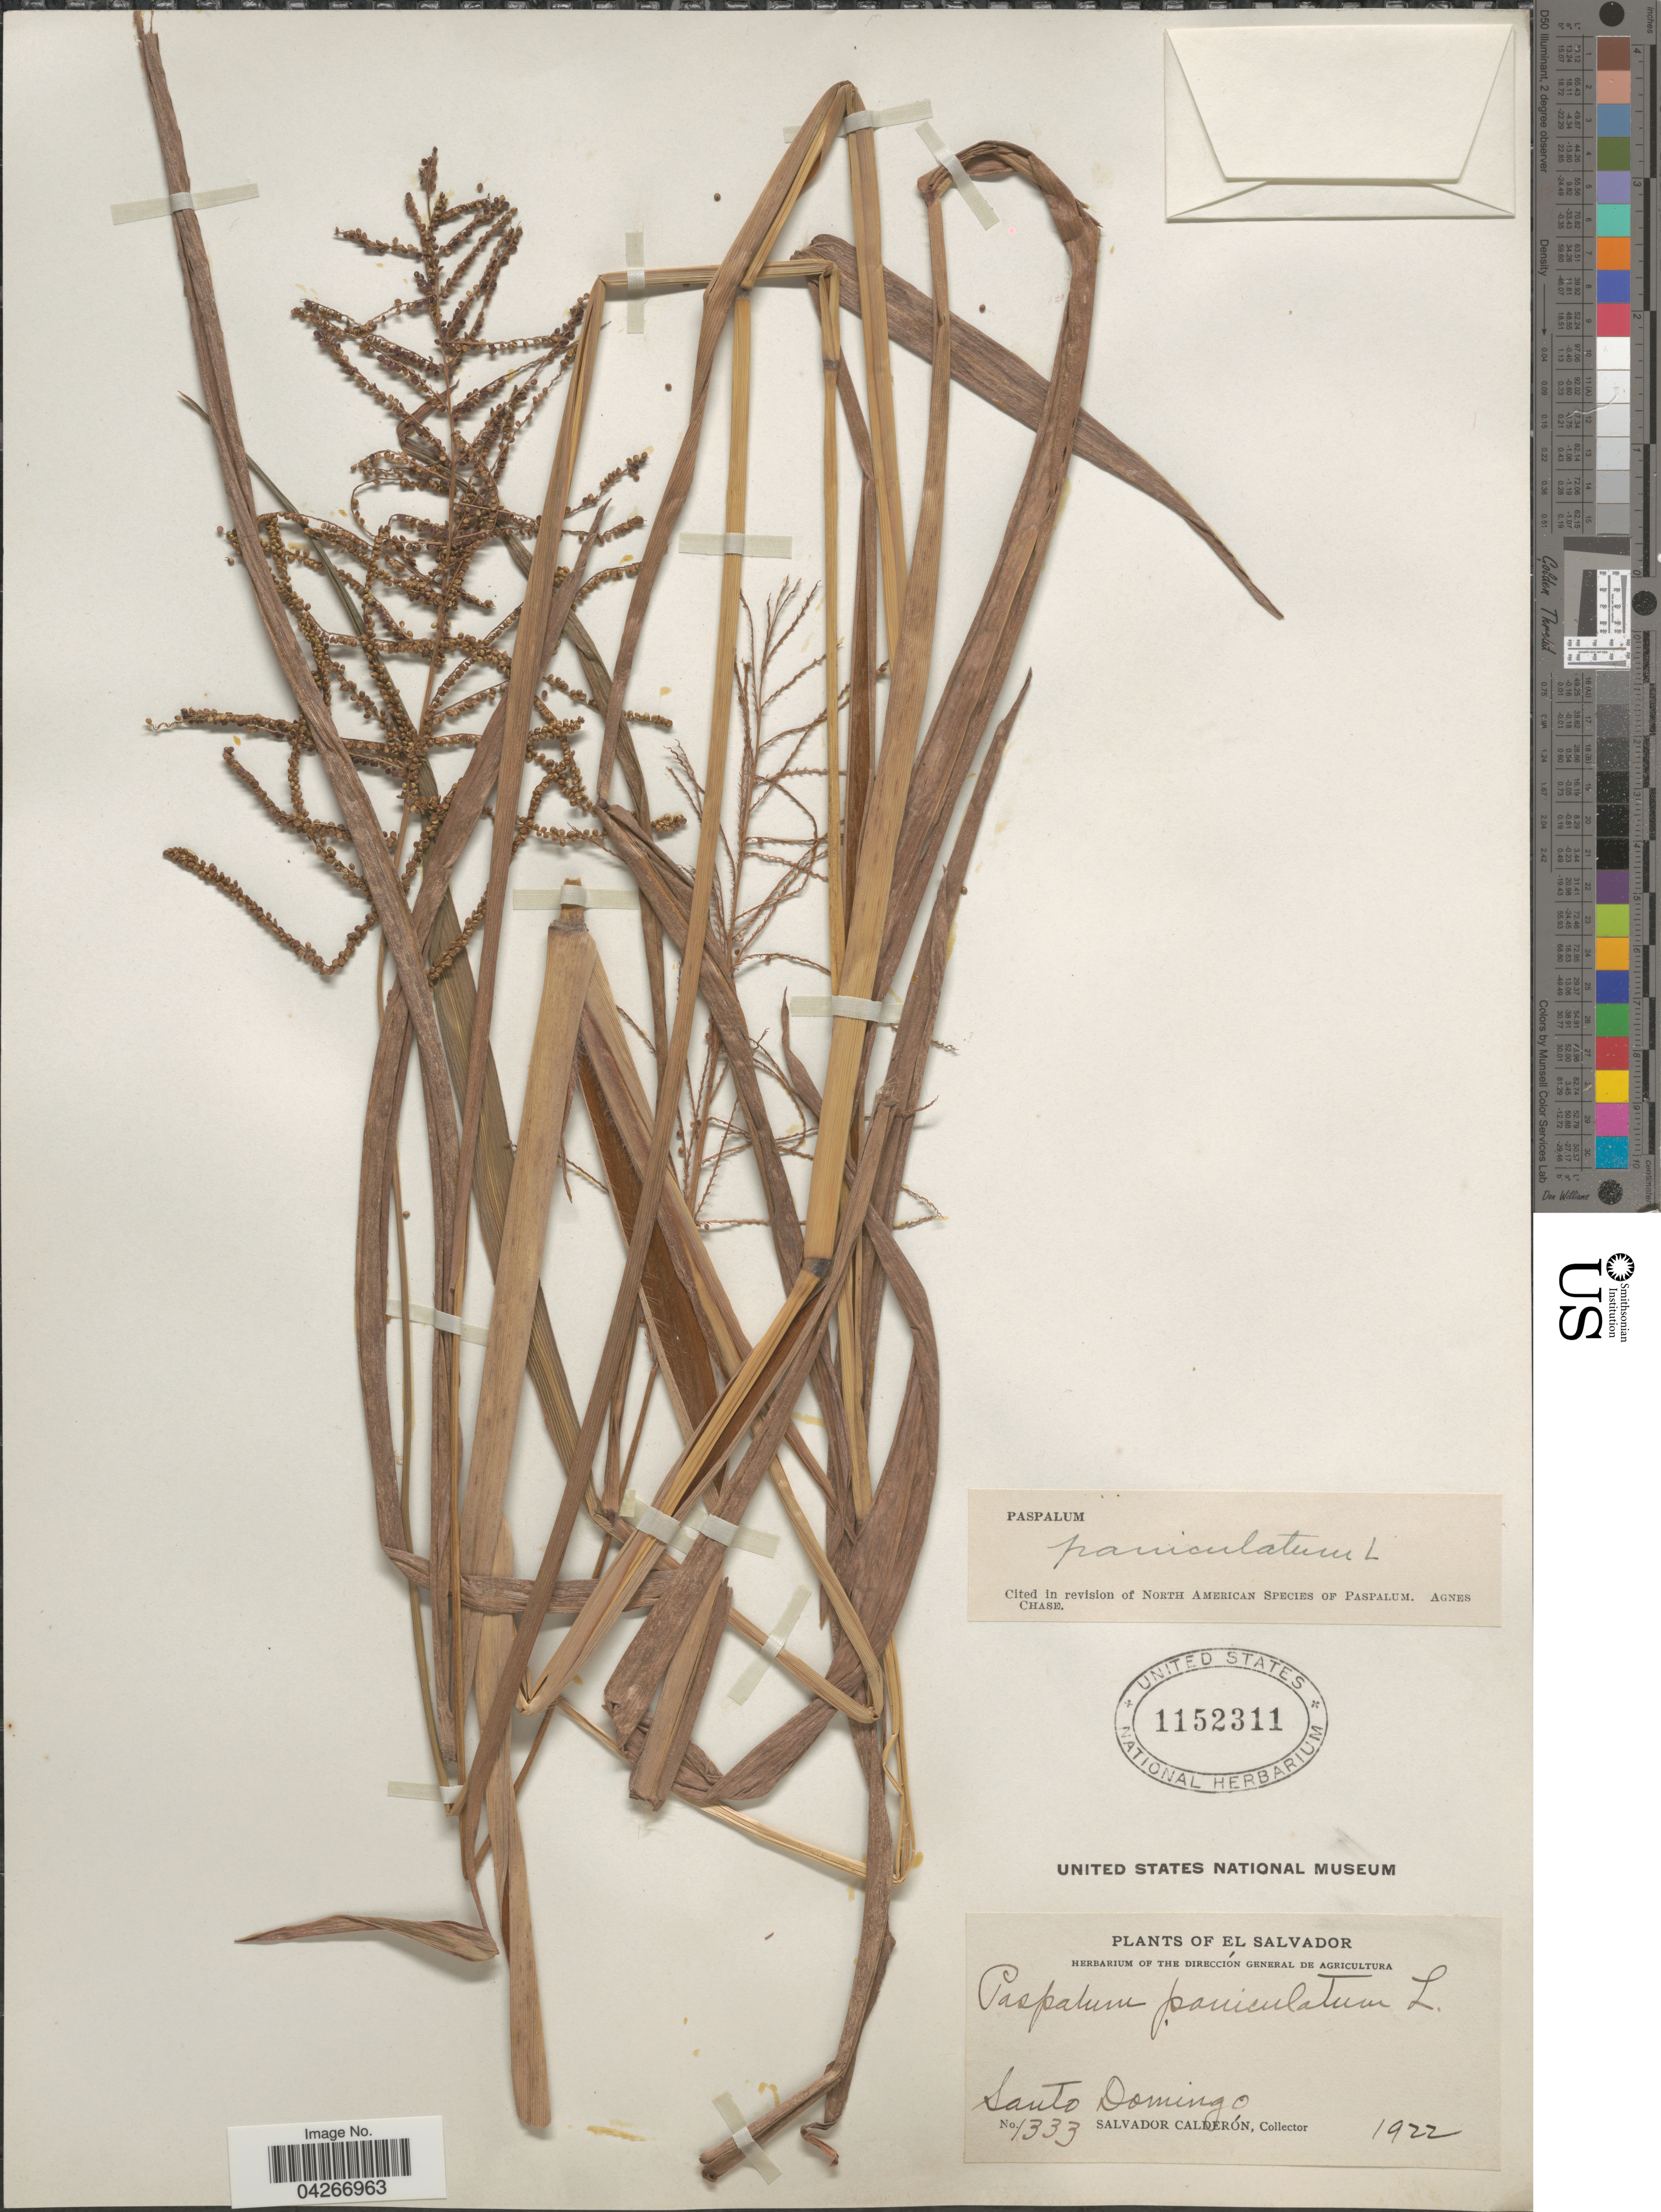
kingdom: Plantae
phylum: Tracheophyta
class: Liliopsida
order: Poales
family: Poaceae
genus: Paspalum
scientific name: Paspalum paniculatum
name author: L.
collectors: S. Calderón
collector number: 1333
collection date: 1922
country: El Salvador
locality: Santo Domingo.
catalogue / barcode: US 1152311